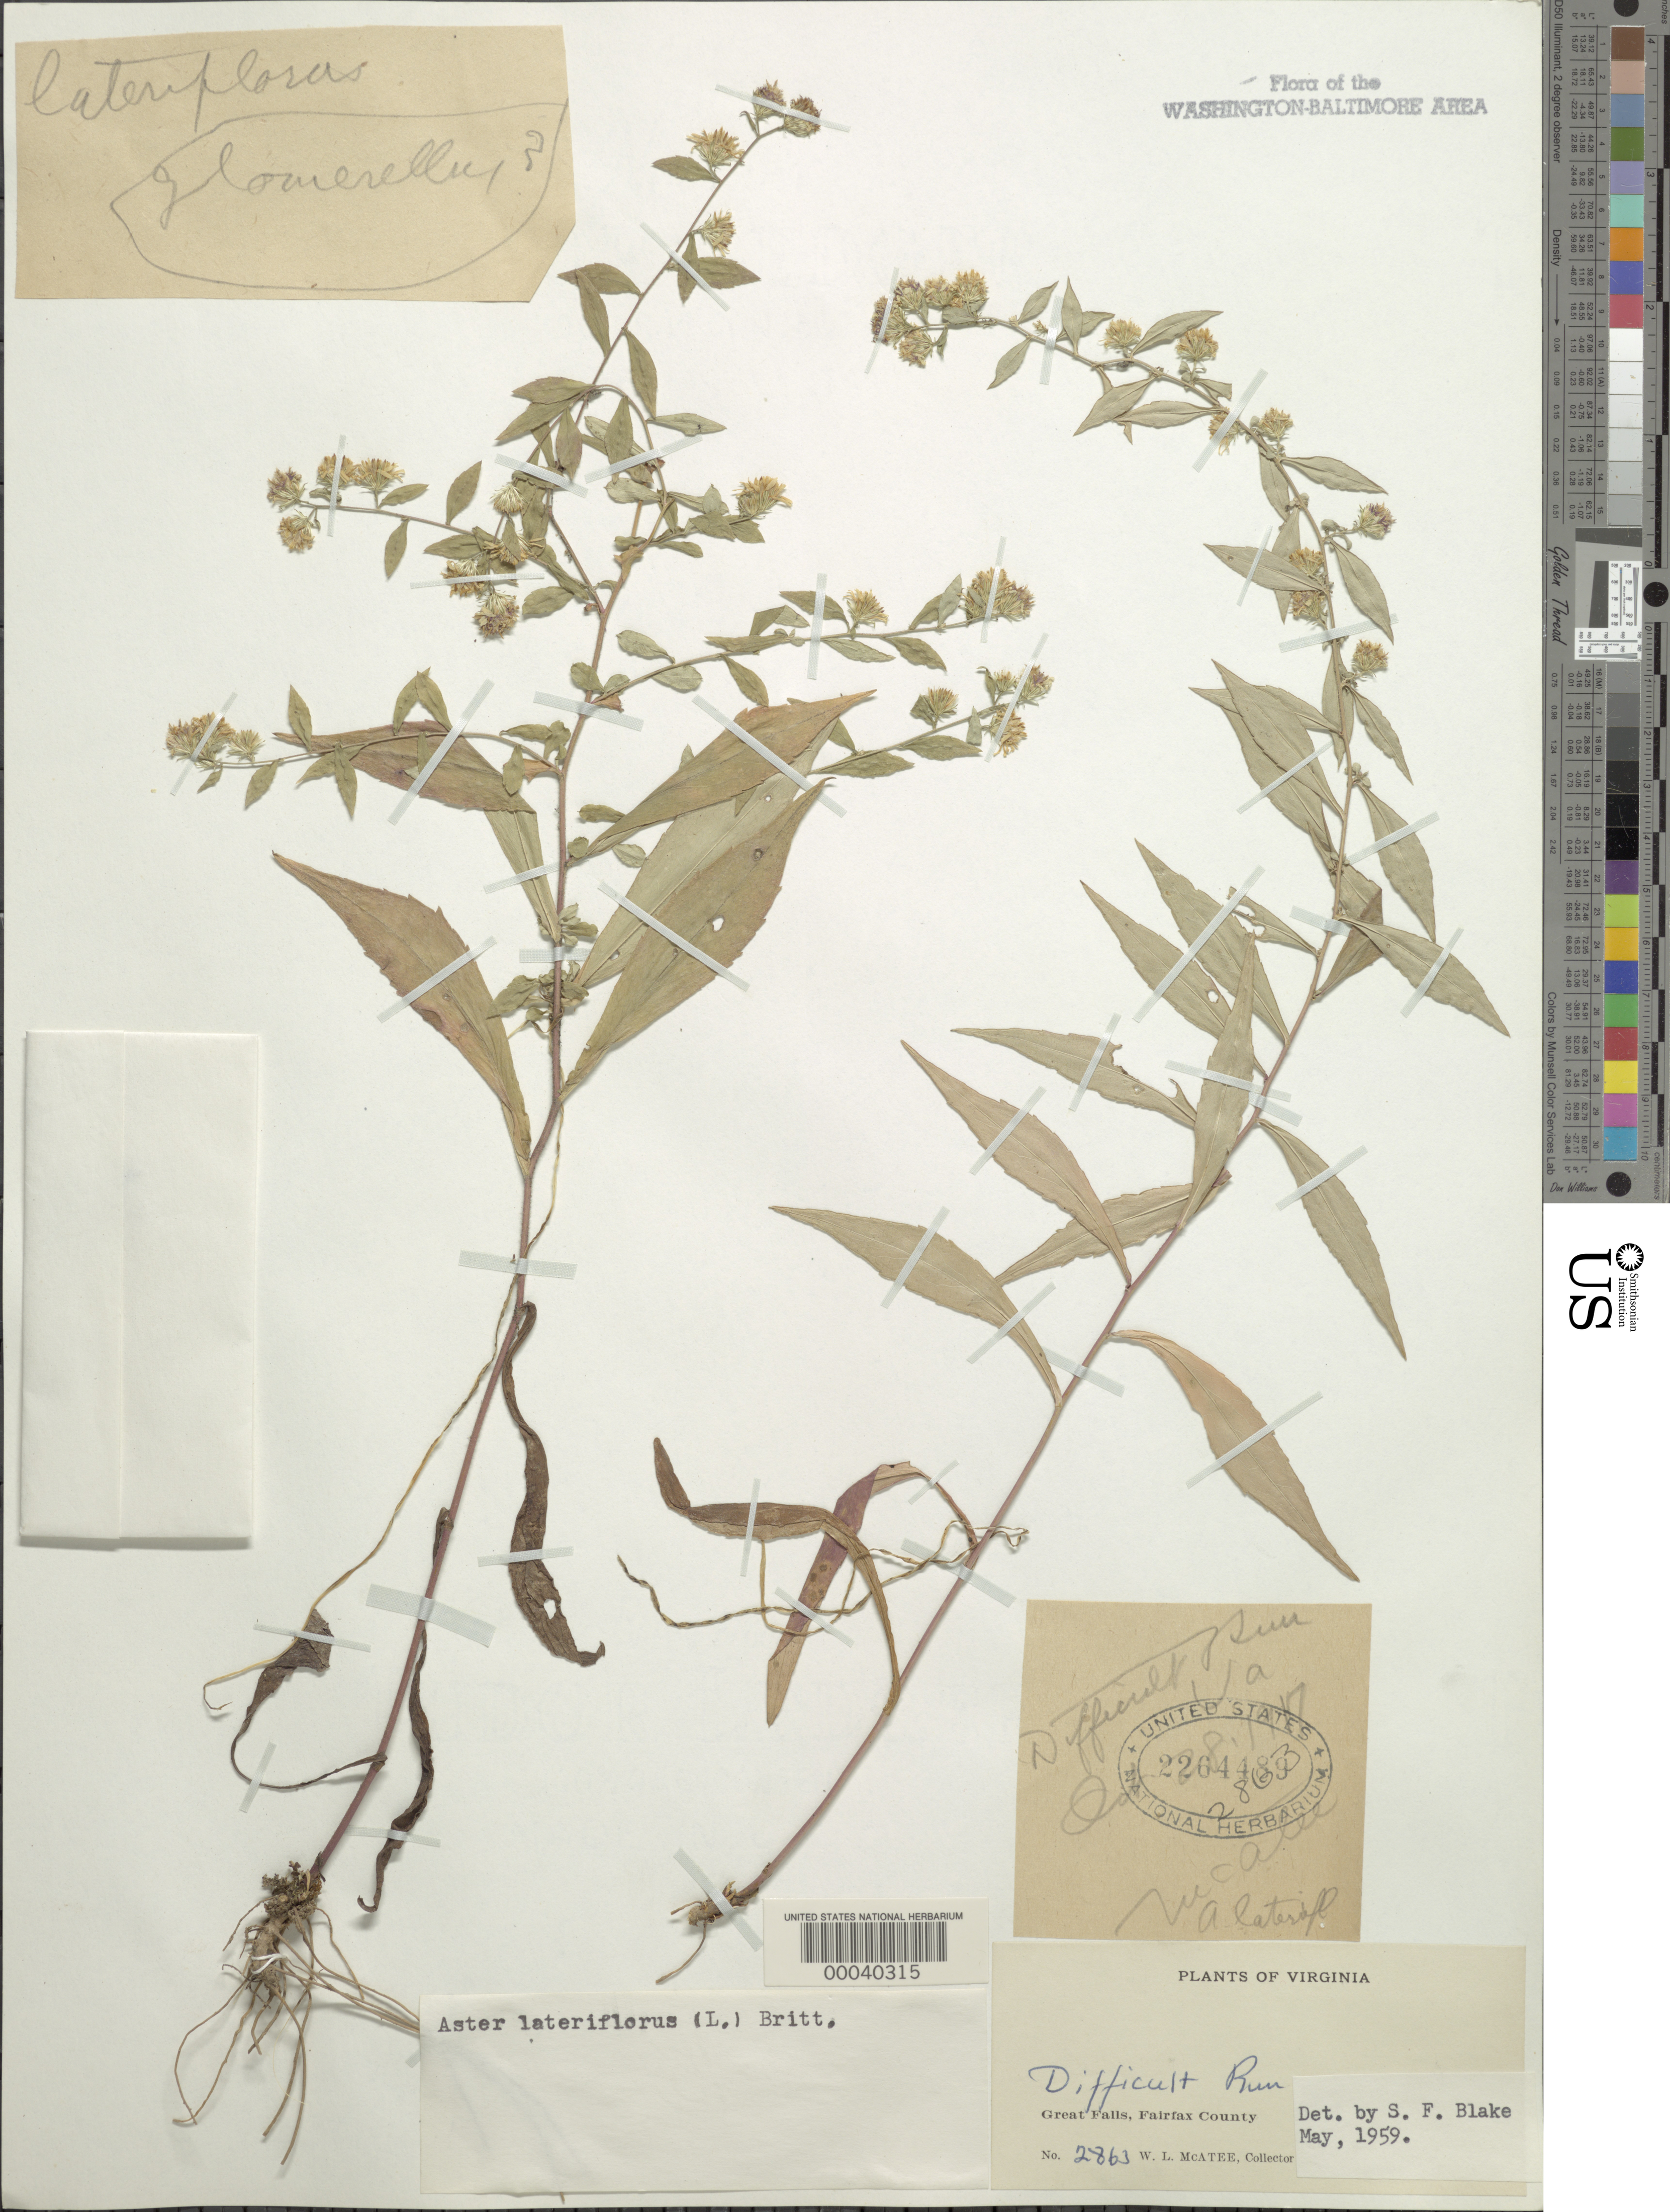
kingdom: Plantae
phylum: Tracheophyta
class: Magnoliopsida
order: Asterales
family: Asteraceae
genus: Symphyotrichum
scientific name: Symphyotrichum lateriflorum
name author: (L.) Á. Löve & D. Löve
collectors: W. McAtee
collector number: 2863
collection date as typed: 28 Oct 1917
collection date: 1917-10-28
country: United States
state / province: Virginia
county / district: Fairfax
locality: Difficult Run C. & O. Canal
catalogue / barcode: US 2264489